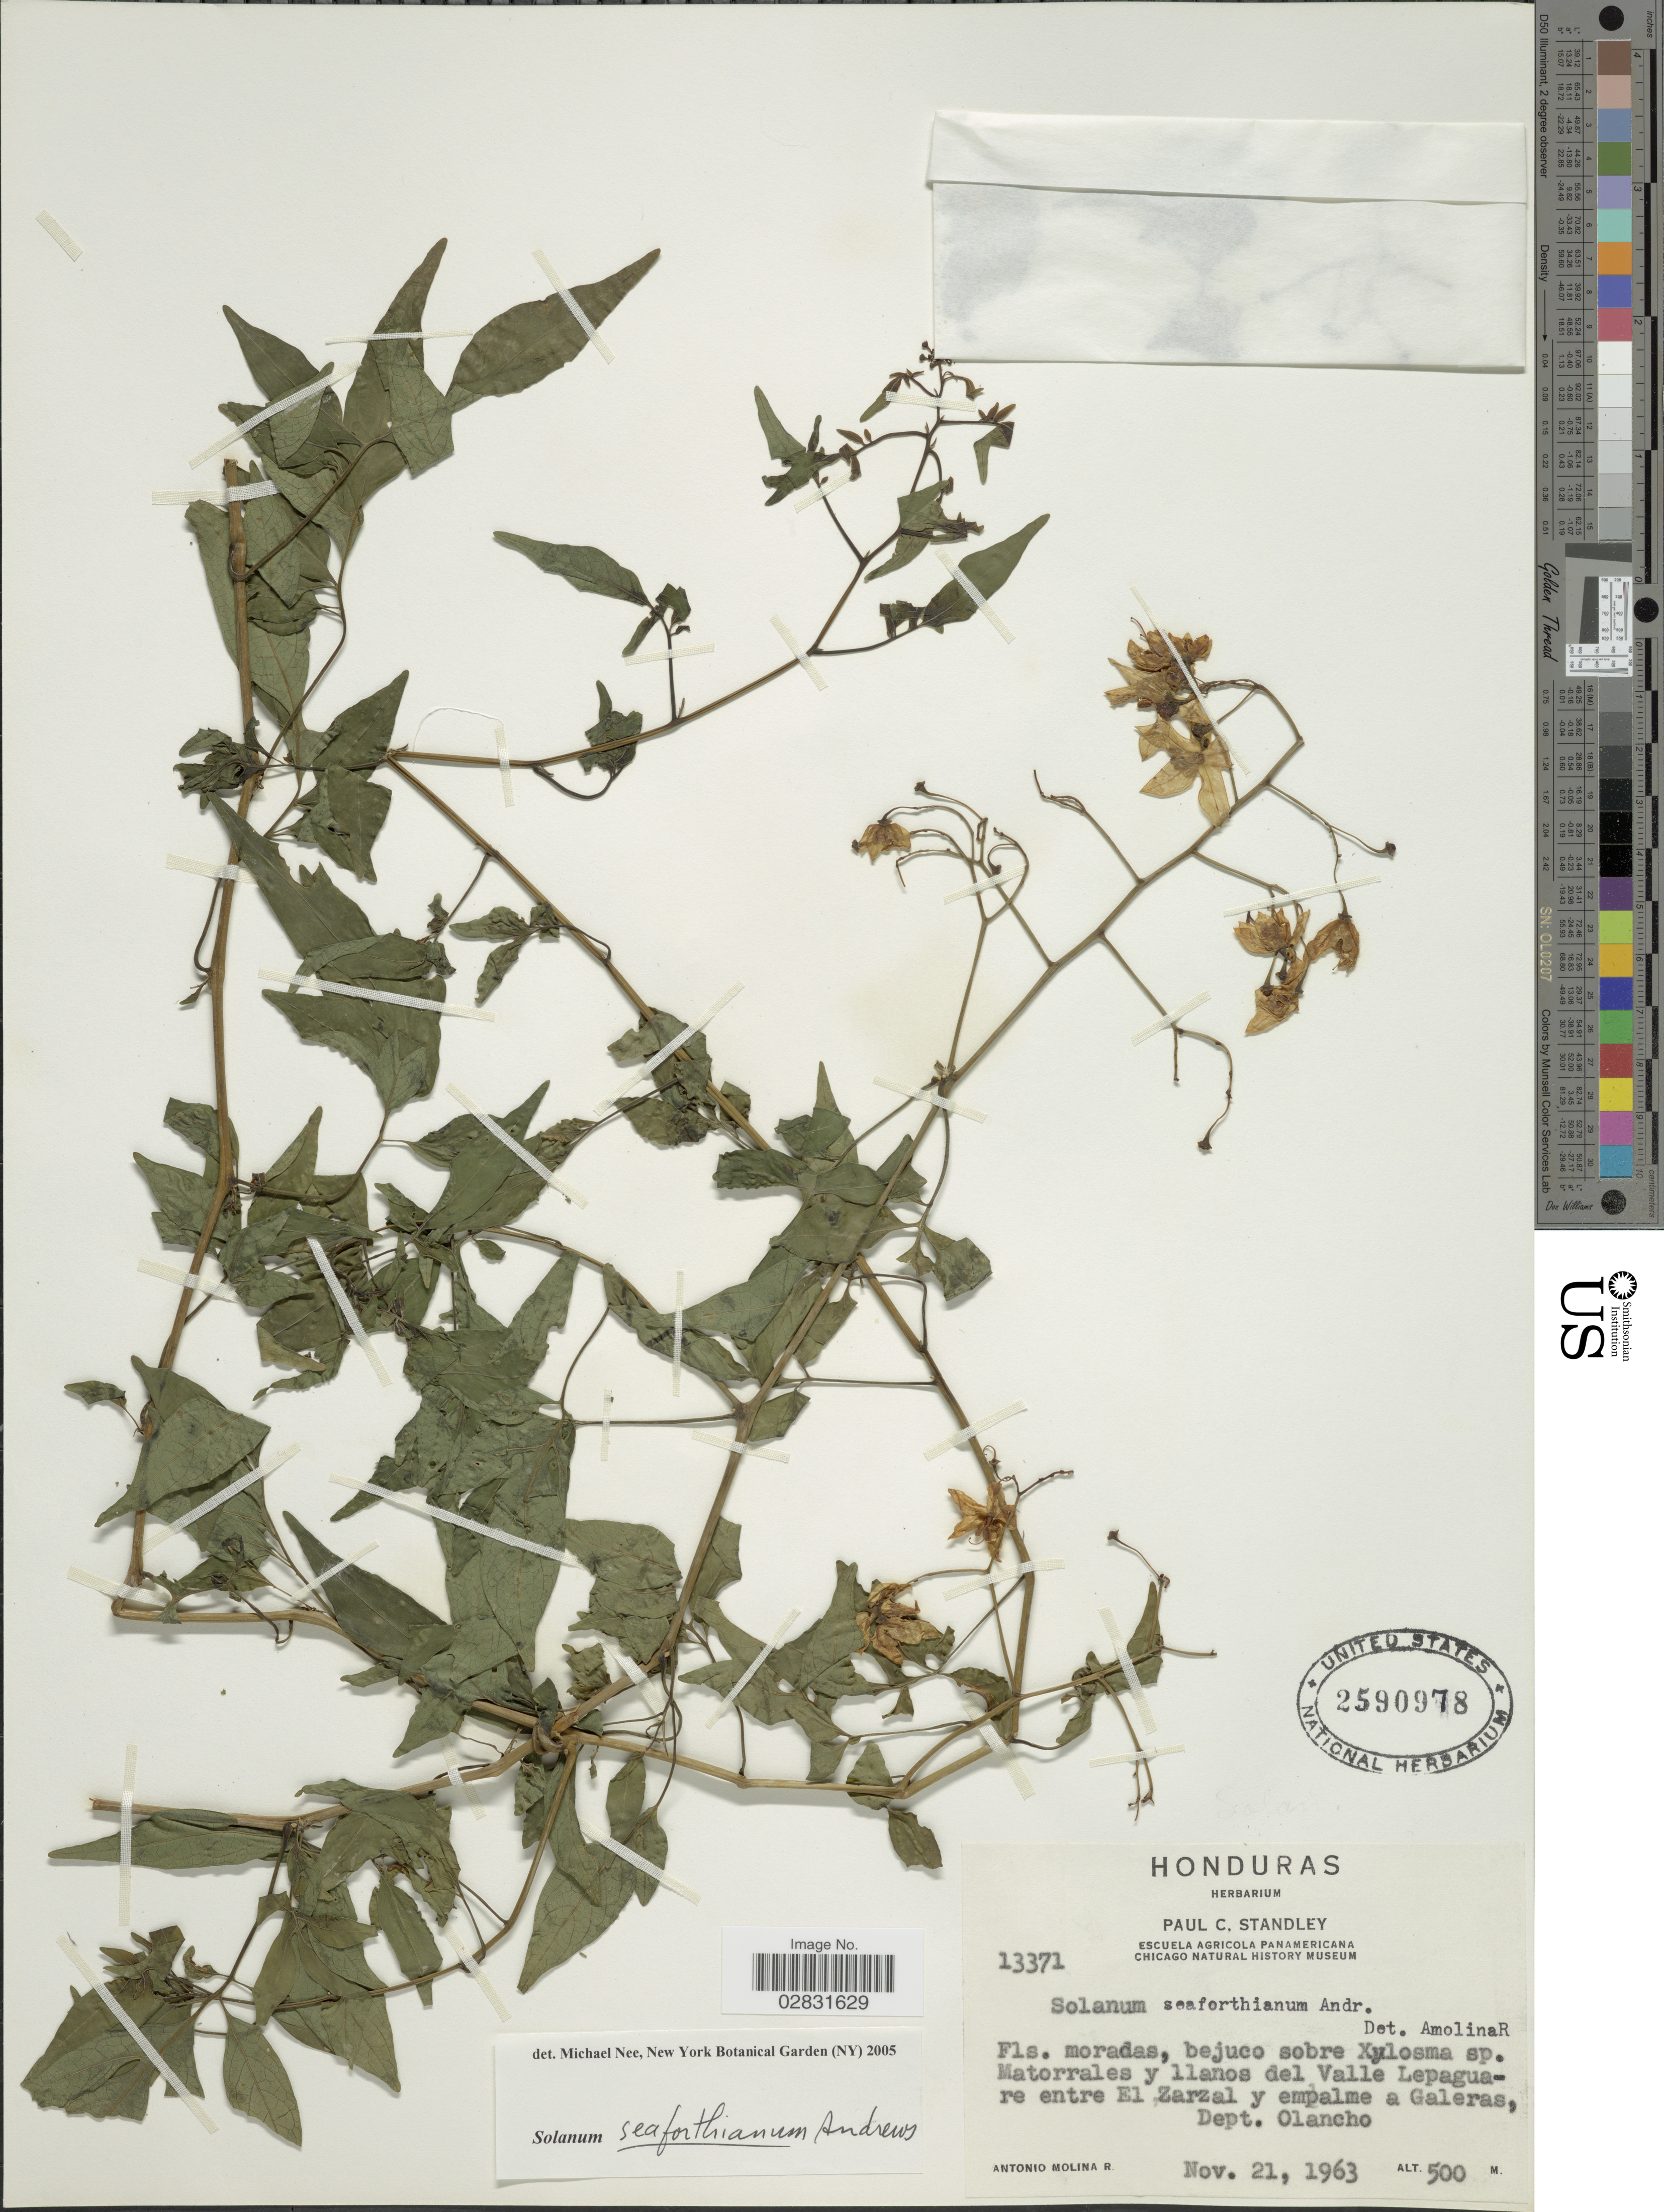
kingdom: Plantae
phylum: Tracheophyta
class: Magnoliopsida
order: Solanales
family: Solanaceae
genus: Solanum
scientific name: Solanum seaforthianum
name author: Andrews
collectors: A. Molina R.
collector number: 13371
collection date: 1963-11-21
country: Honduras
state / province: Olancho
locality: Matorrales y llanos del Valle Lepaguare entre El Zarzal y empalme a Galeras, Dept. Olancho.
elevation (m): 500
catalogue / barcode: US 2590978